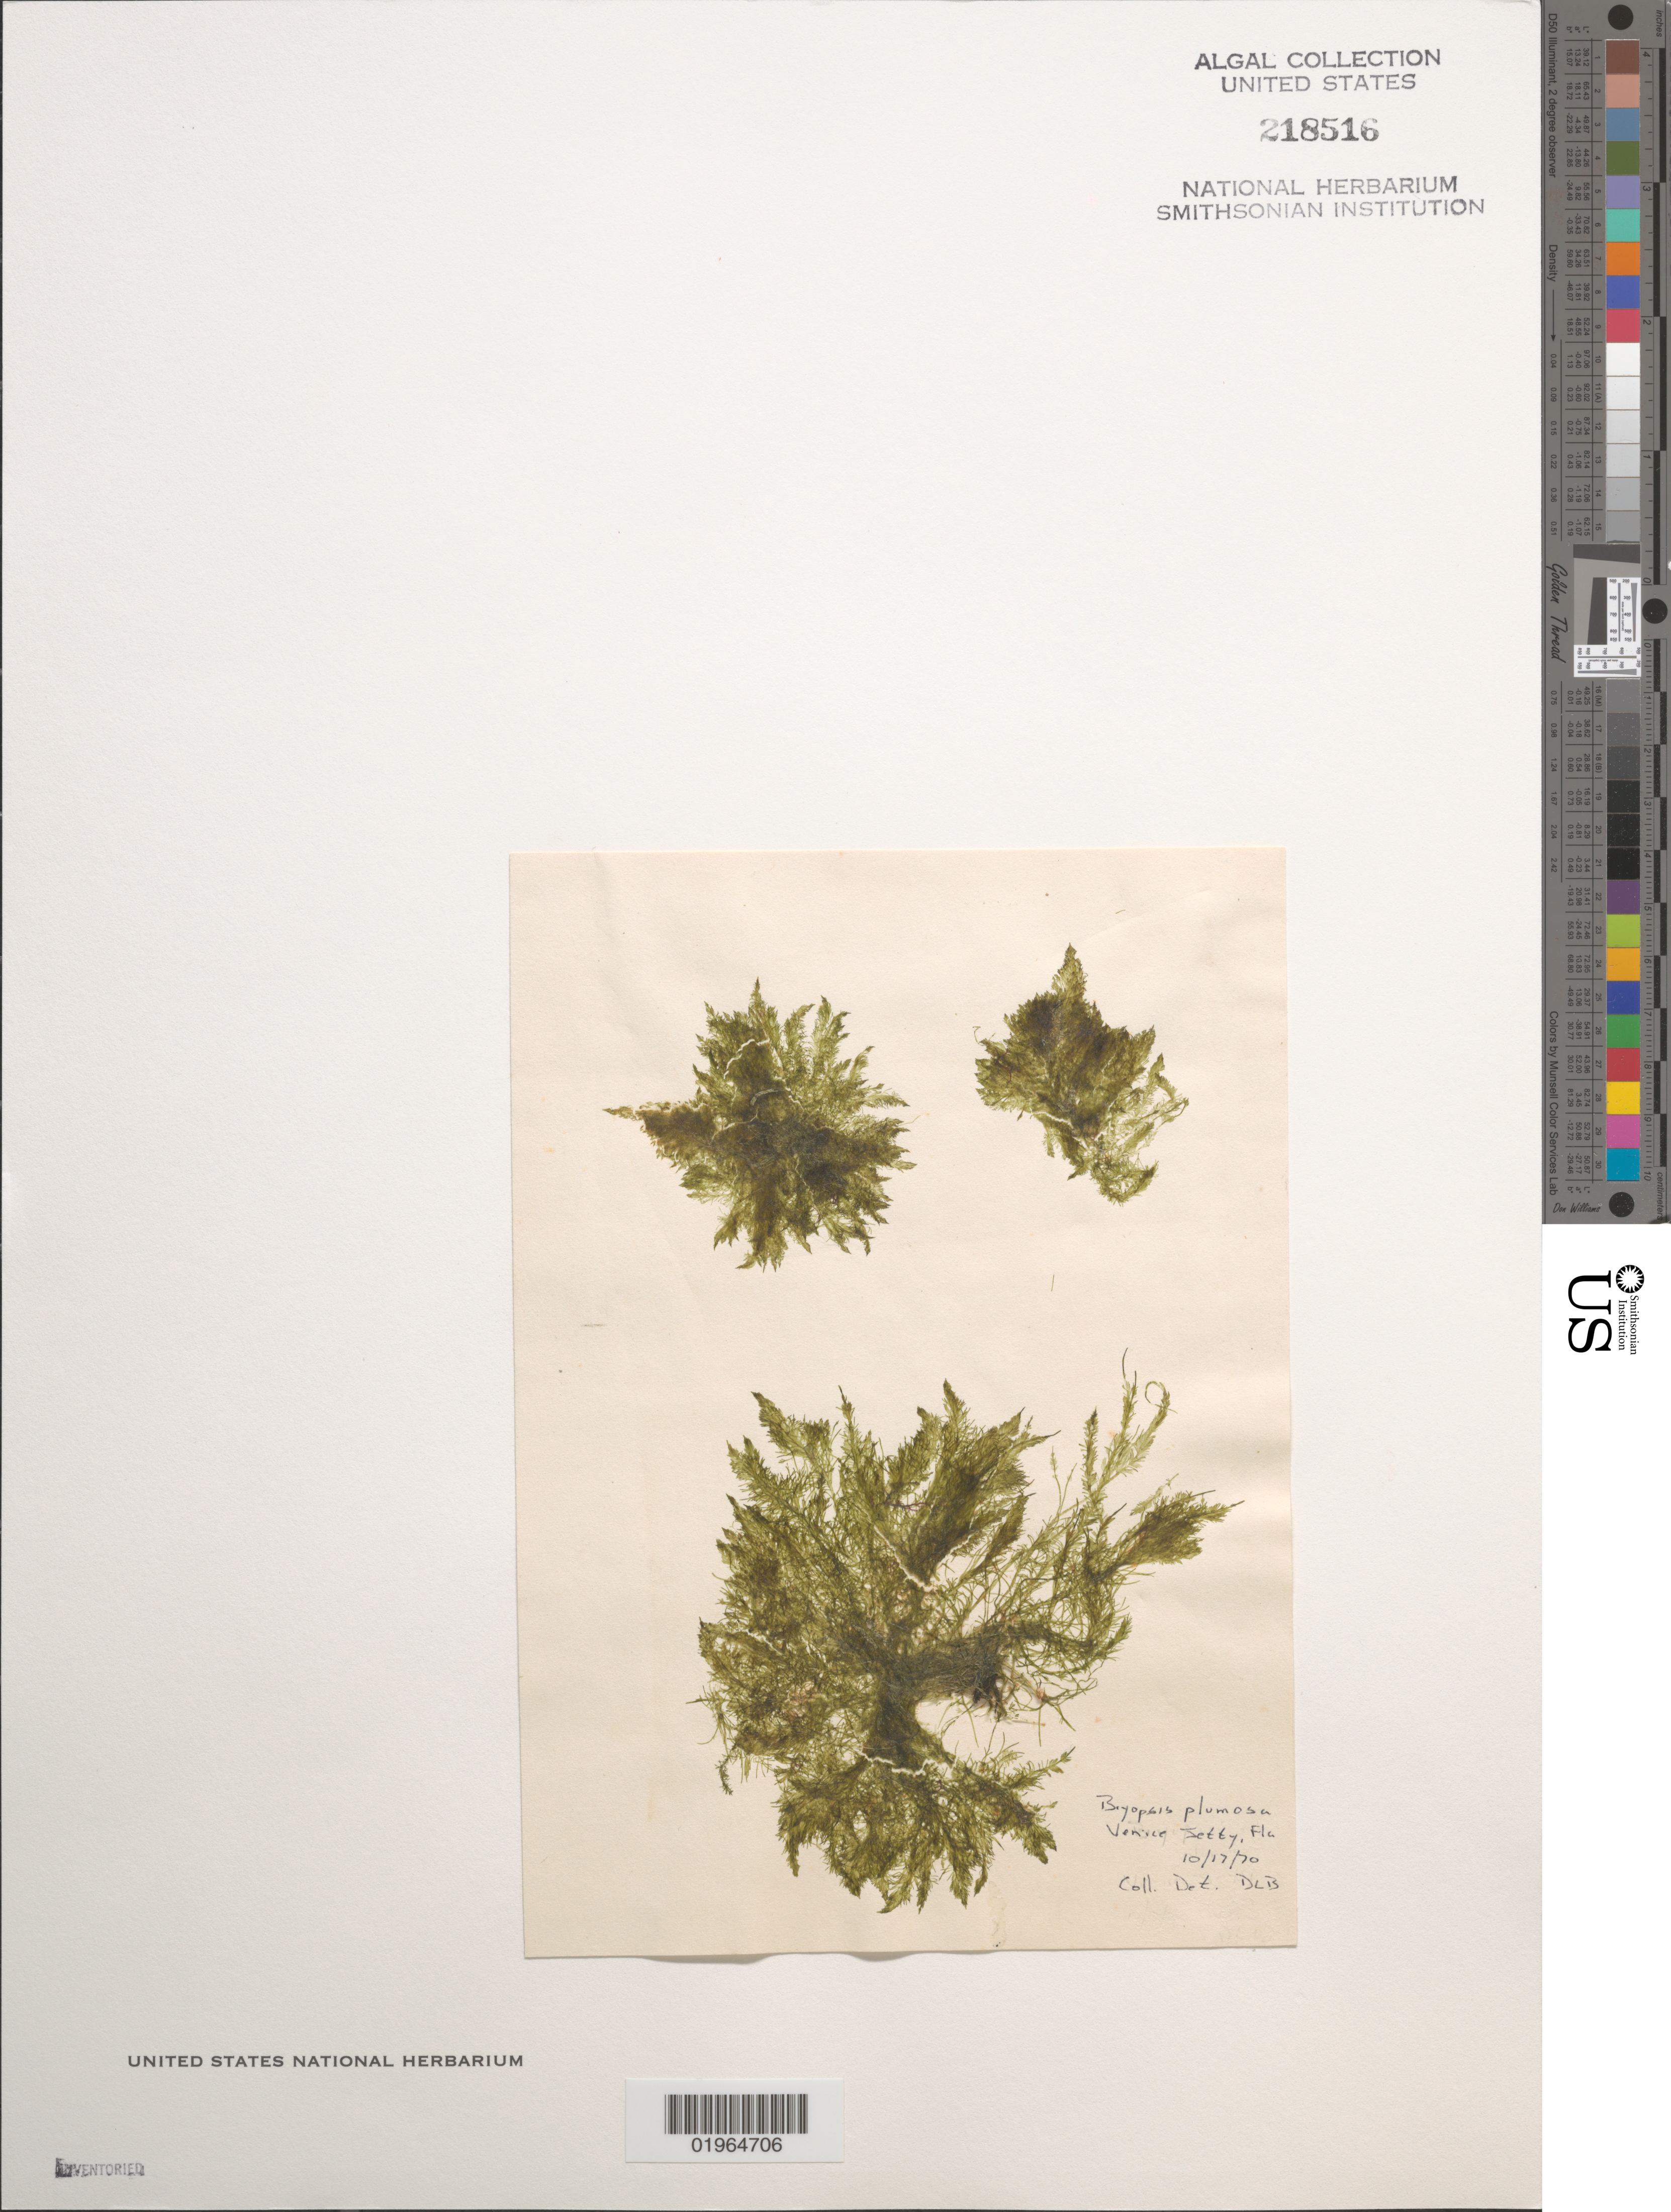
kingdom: Plantae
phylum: Chlorophyta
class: Ulvophyceae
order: Bryopsidales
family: Bryopsidaceae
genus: Bryopsis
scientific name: Bryopsis plumosa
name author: (Huds.) C. Agardh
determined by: Ballantine, D. L.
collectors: D.L. Ballantine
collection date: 1970-10-17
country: United States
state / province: Florida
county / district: Sarasota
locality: Venice Jetty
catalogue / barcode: US 218516